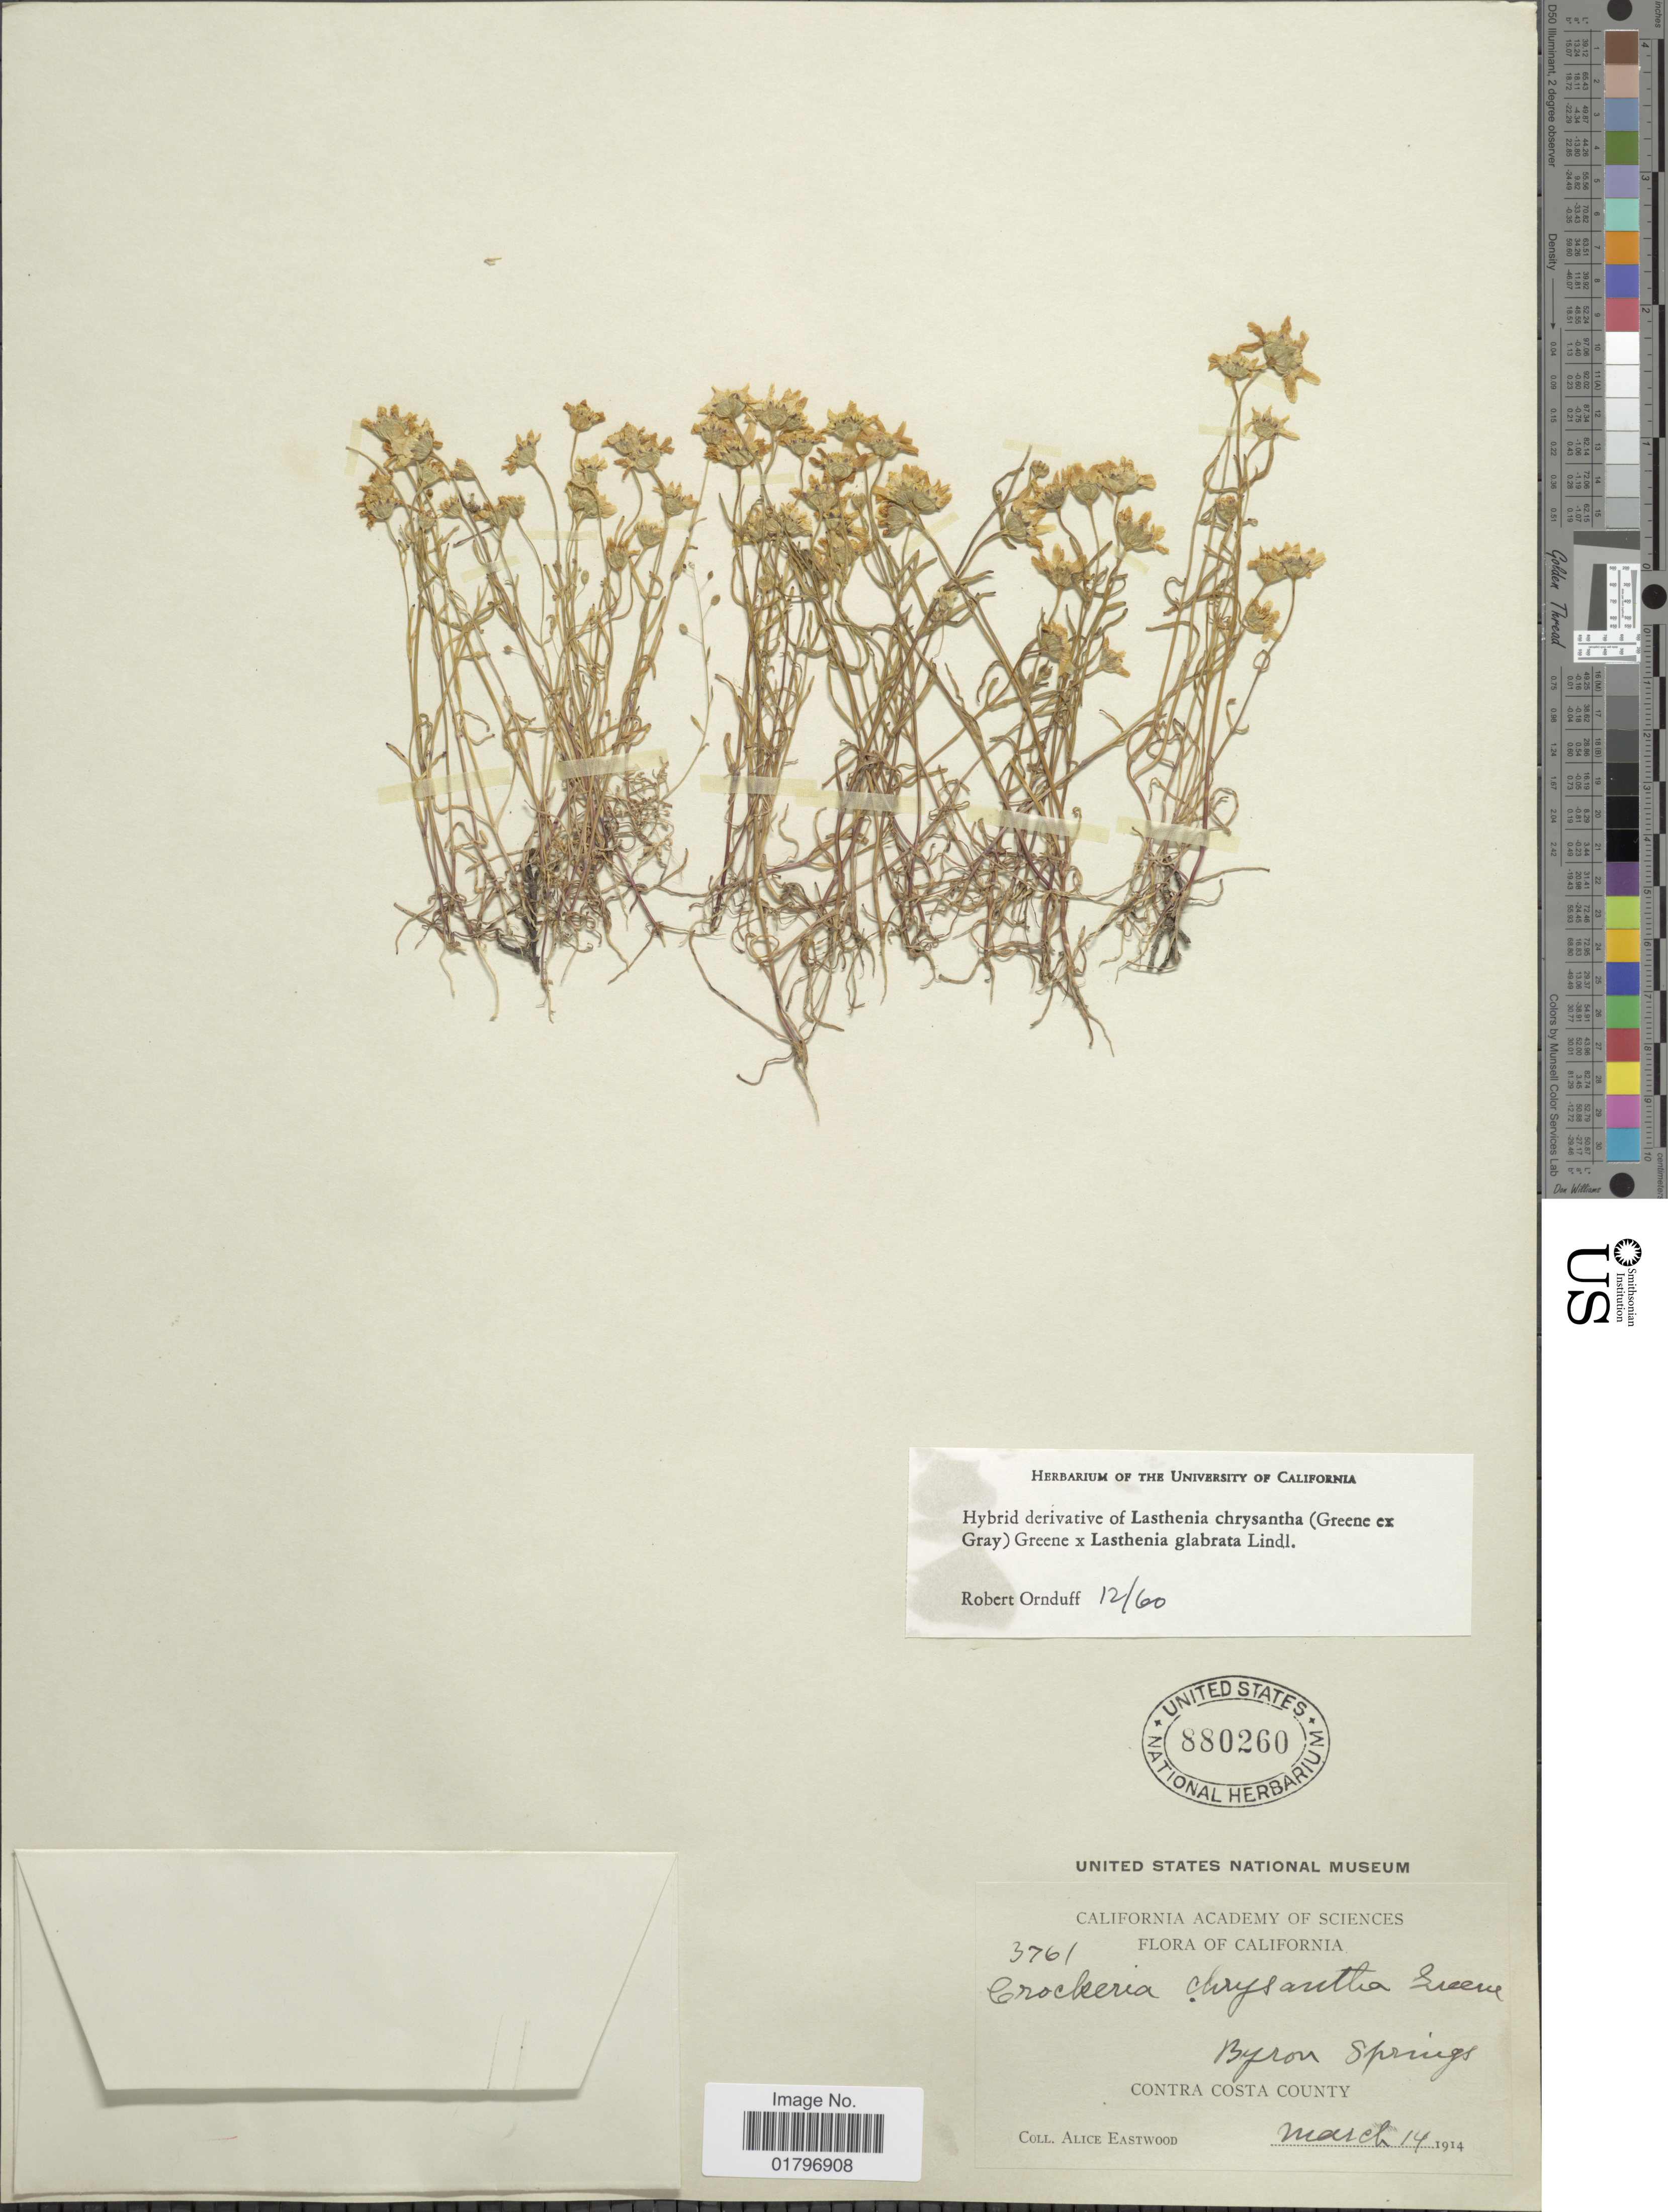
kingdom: Plantae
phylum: Tracheophyta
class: Magnoliopsida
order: Asterales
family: Asteraceae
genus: Lasthenia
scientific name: Lasthenia chrysantha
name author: (Greene ex A. Gray) Greene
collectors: A. Eastwood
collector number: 3761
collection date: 1914-03-14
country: United States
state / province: California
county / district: Contra Costa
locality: Byron Springs. Contra Costa County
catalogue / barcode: US 880260